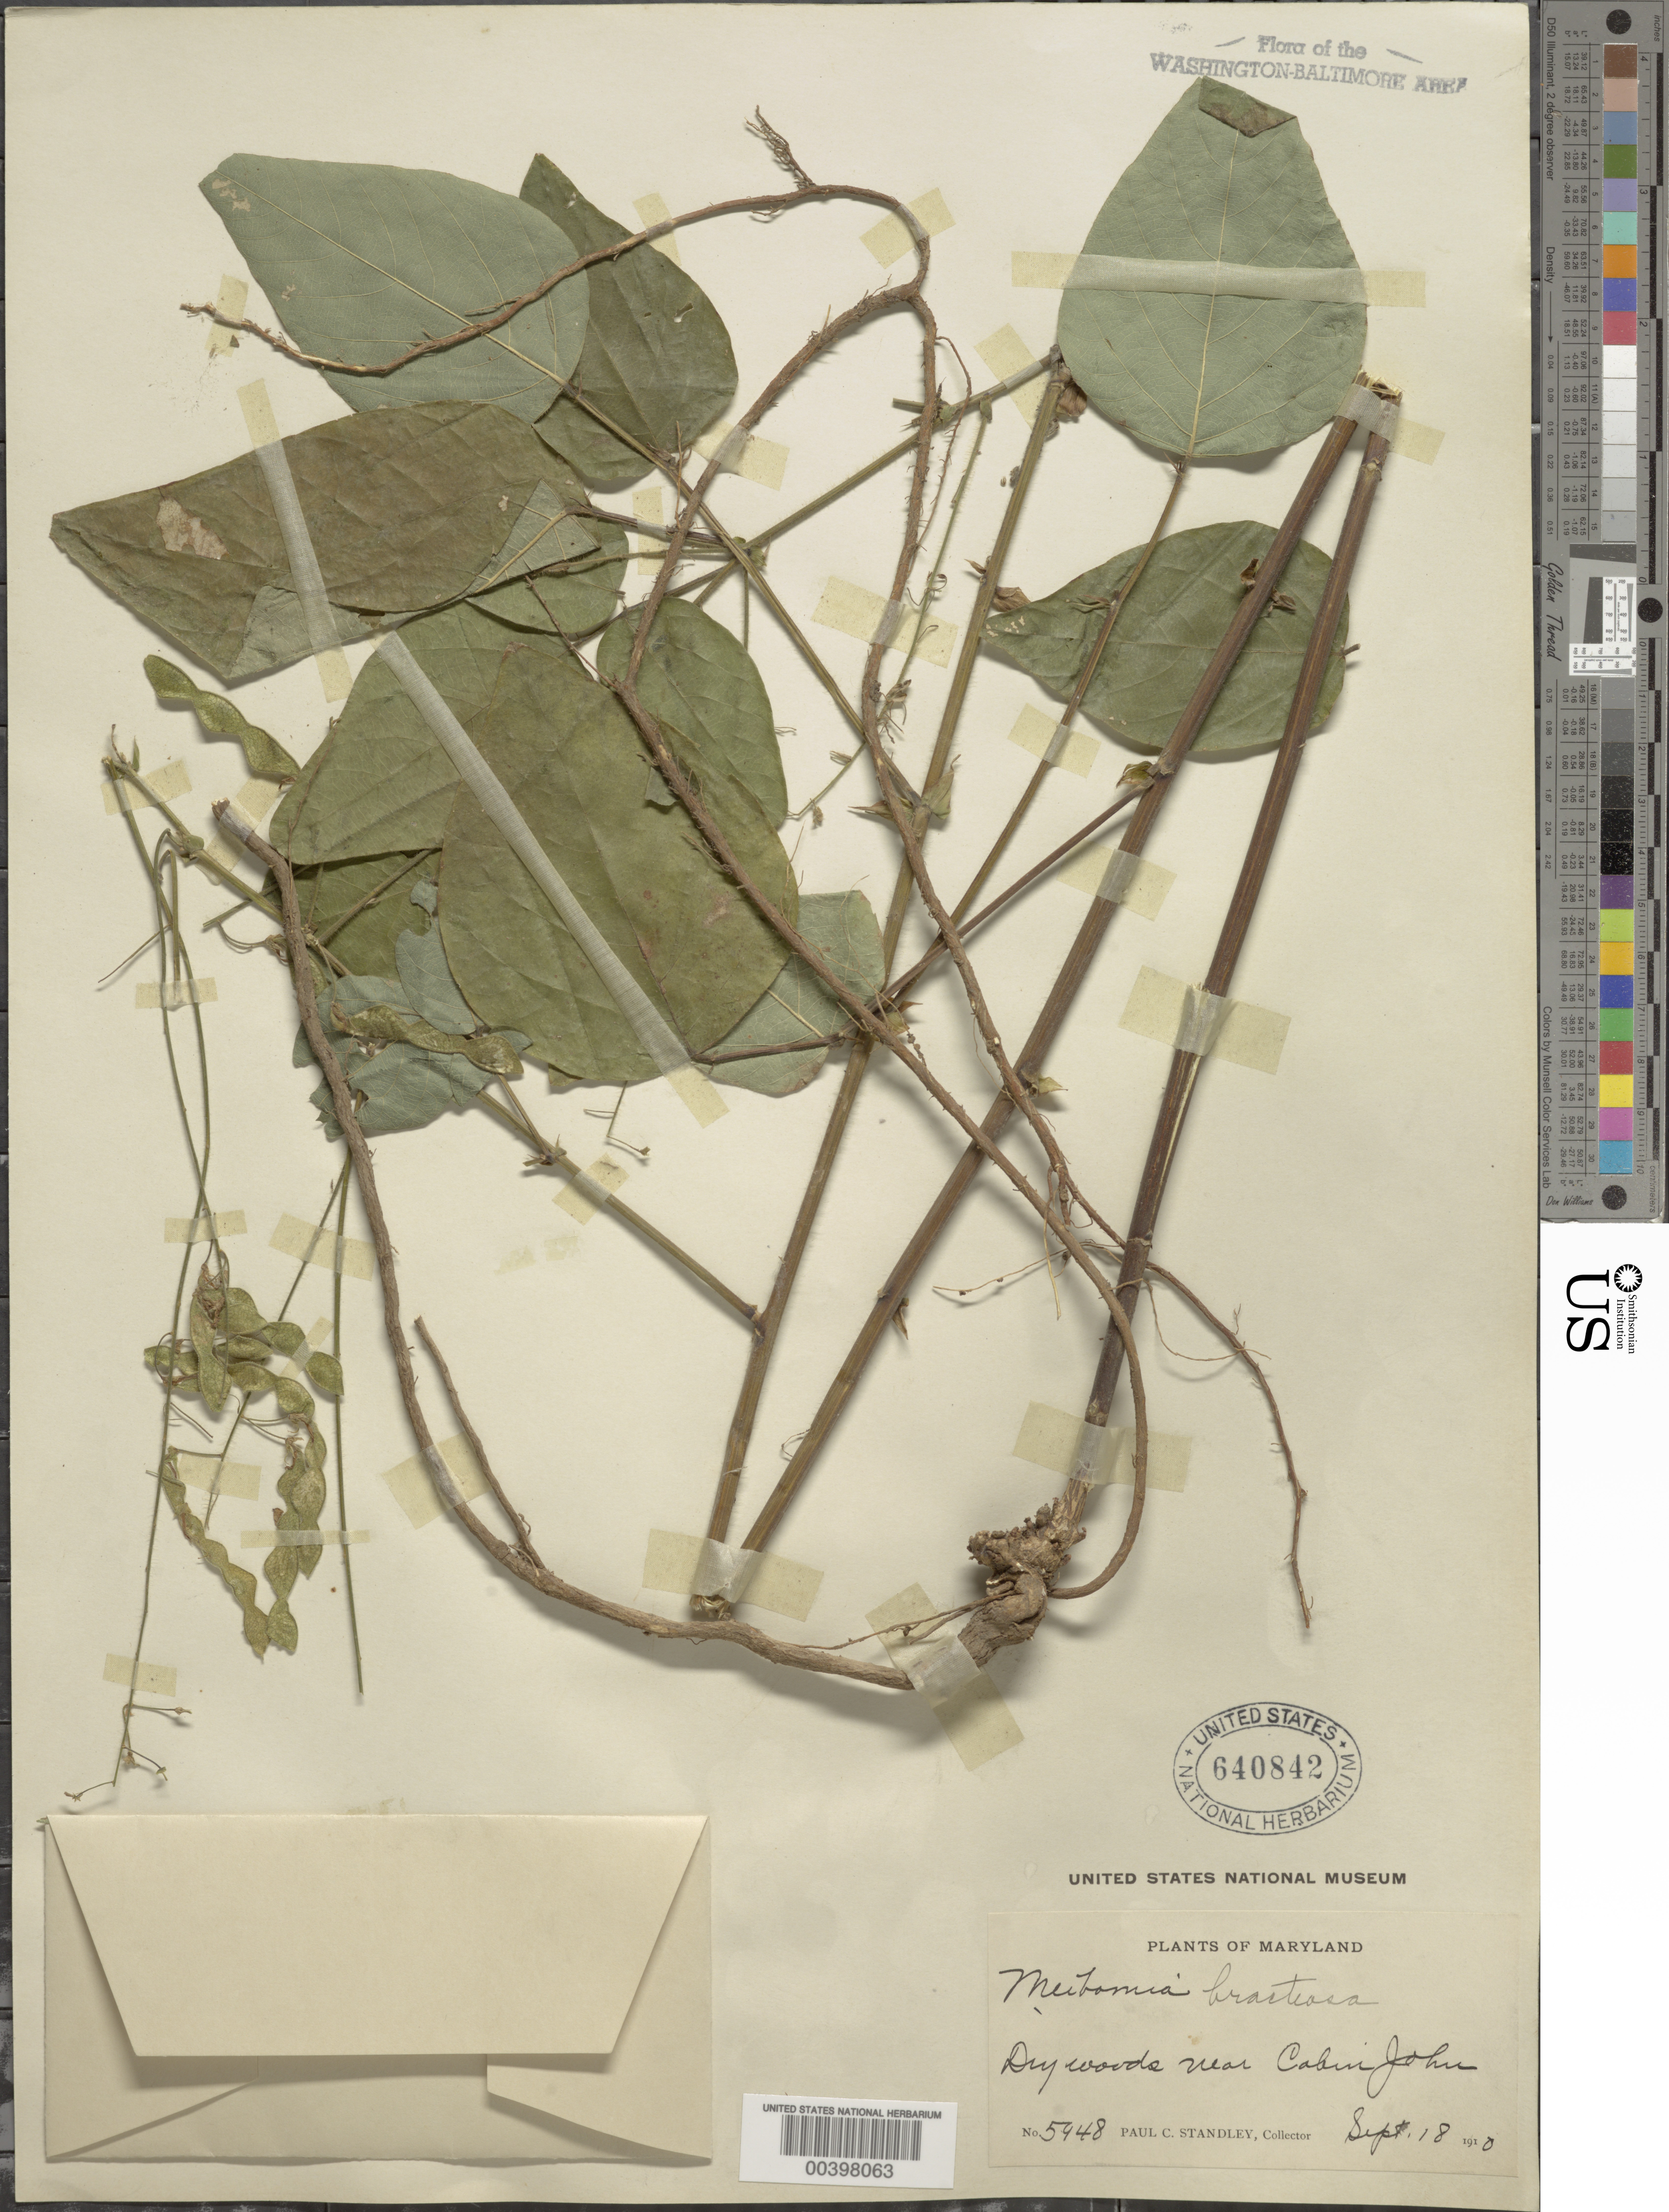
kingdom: Plantae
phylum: Tracheophyta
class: Magnoliopsida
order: Fabales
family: Fabaceae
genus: Desmodium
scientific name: Desmodium cuspidatum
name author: (Muhl. ex Willd.) Loudon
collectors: P. C. Standley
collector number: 5948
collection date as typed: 18 Sep 1910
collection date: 1910-09-18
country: United States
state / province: Maryland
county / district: Montgomery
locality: Near Cabin John C. & O. Canal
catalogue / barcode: US 640842